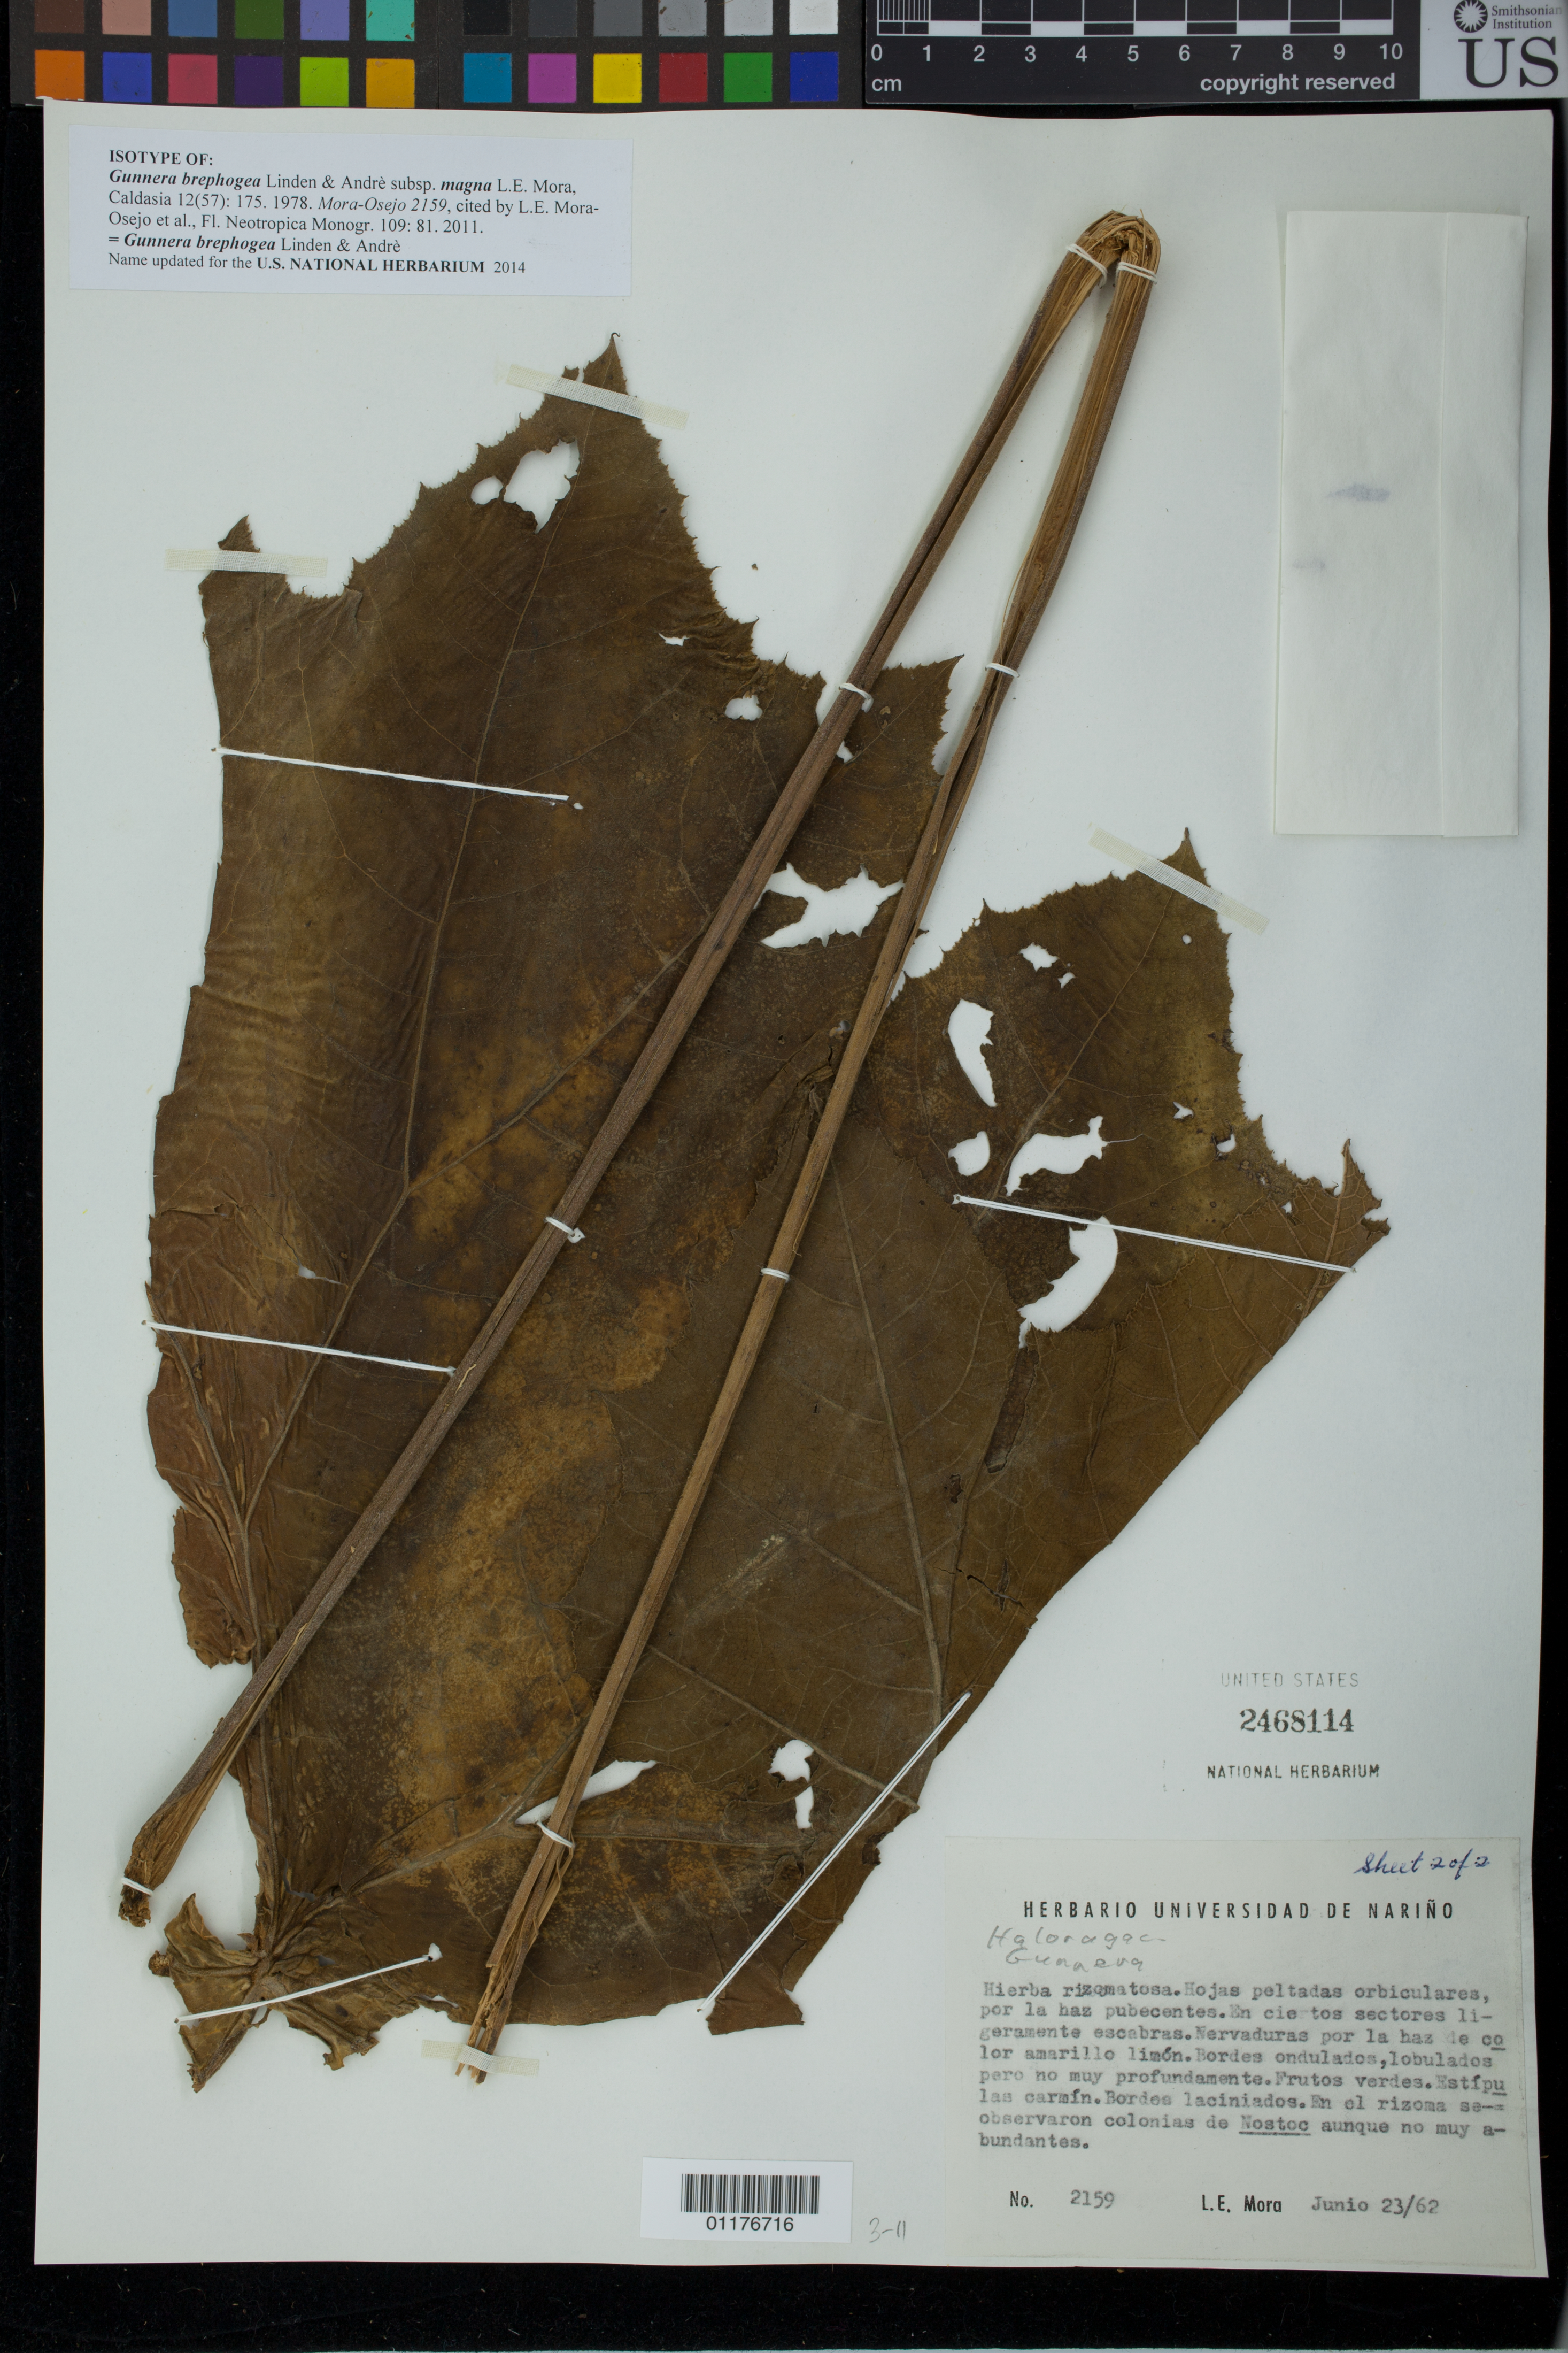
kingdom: Plantae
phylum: Tracheophyta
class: Magnoliopsida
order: Gunnerales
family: Gunneraceae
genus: Gunnera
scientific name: Gunnera brephogea subsp. magna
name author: L.E. Mora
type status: Isotype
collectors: L. E. Mora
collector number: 2159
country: Colombia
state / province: Nariño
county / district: Ipiales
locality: Dept. de Nariño: Carretera de la Victoria a San Jorge, "El Hospital", Mpio. Ipiales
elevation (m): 2100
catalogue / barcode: US 2468114